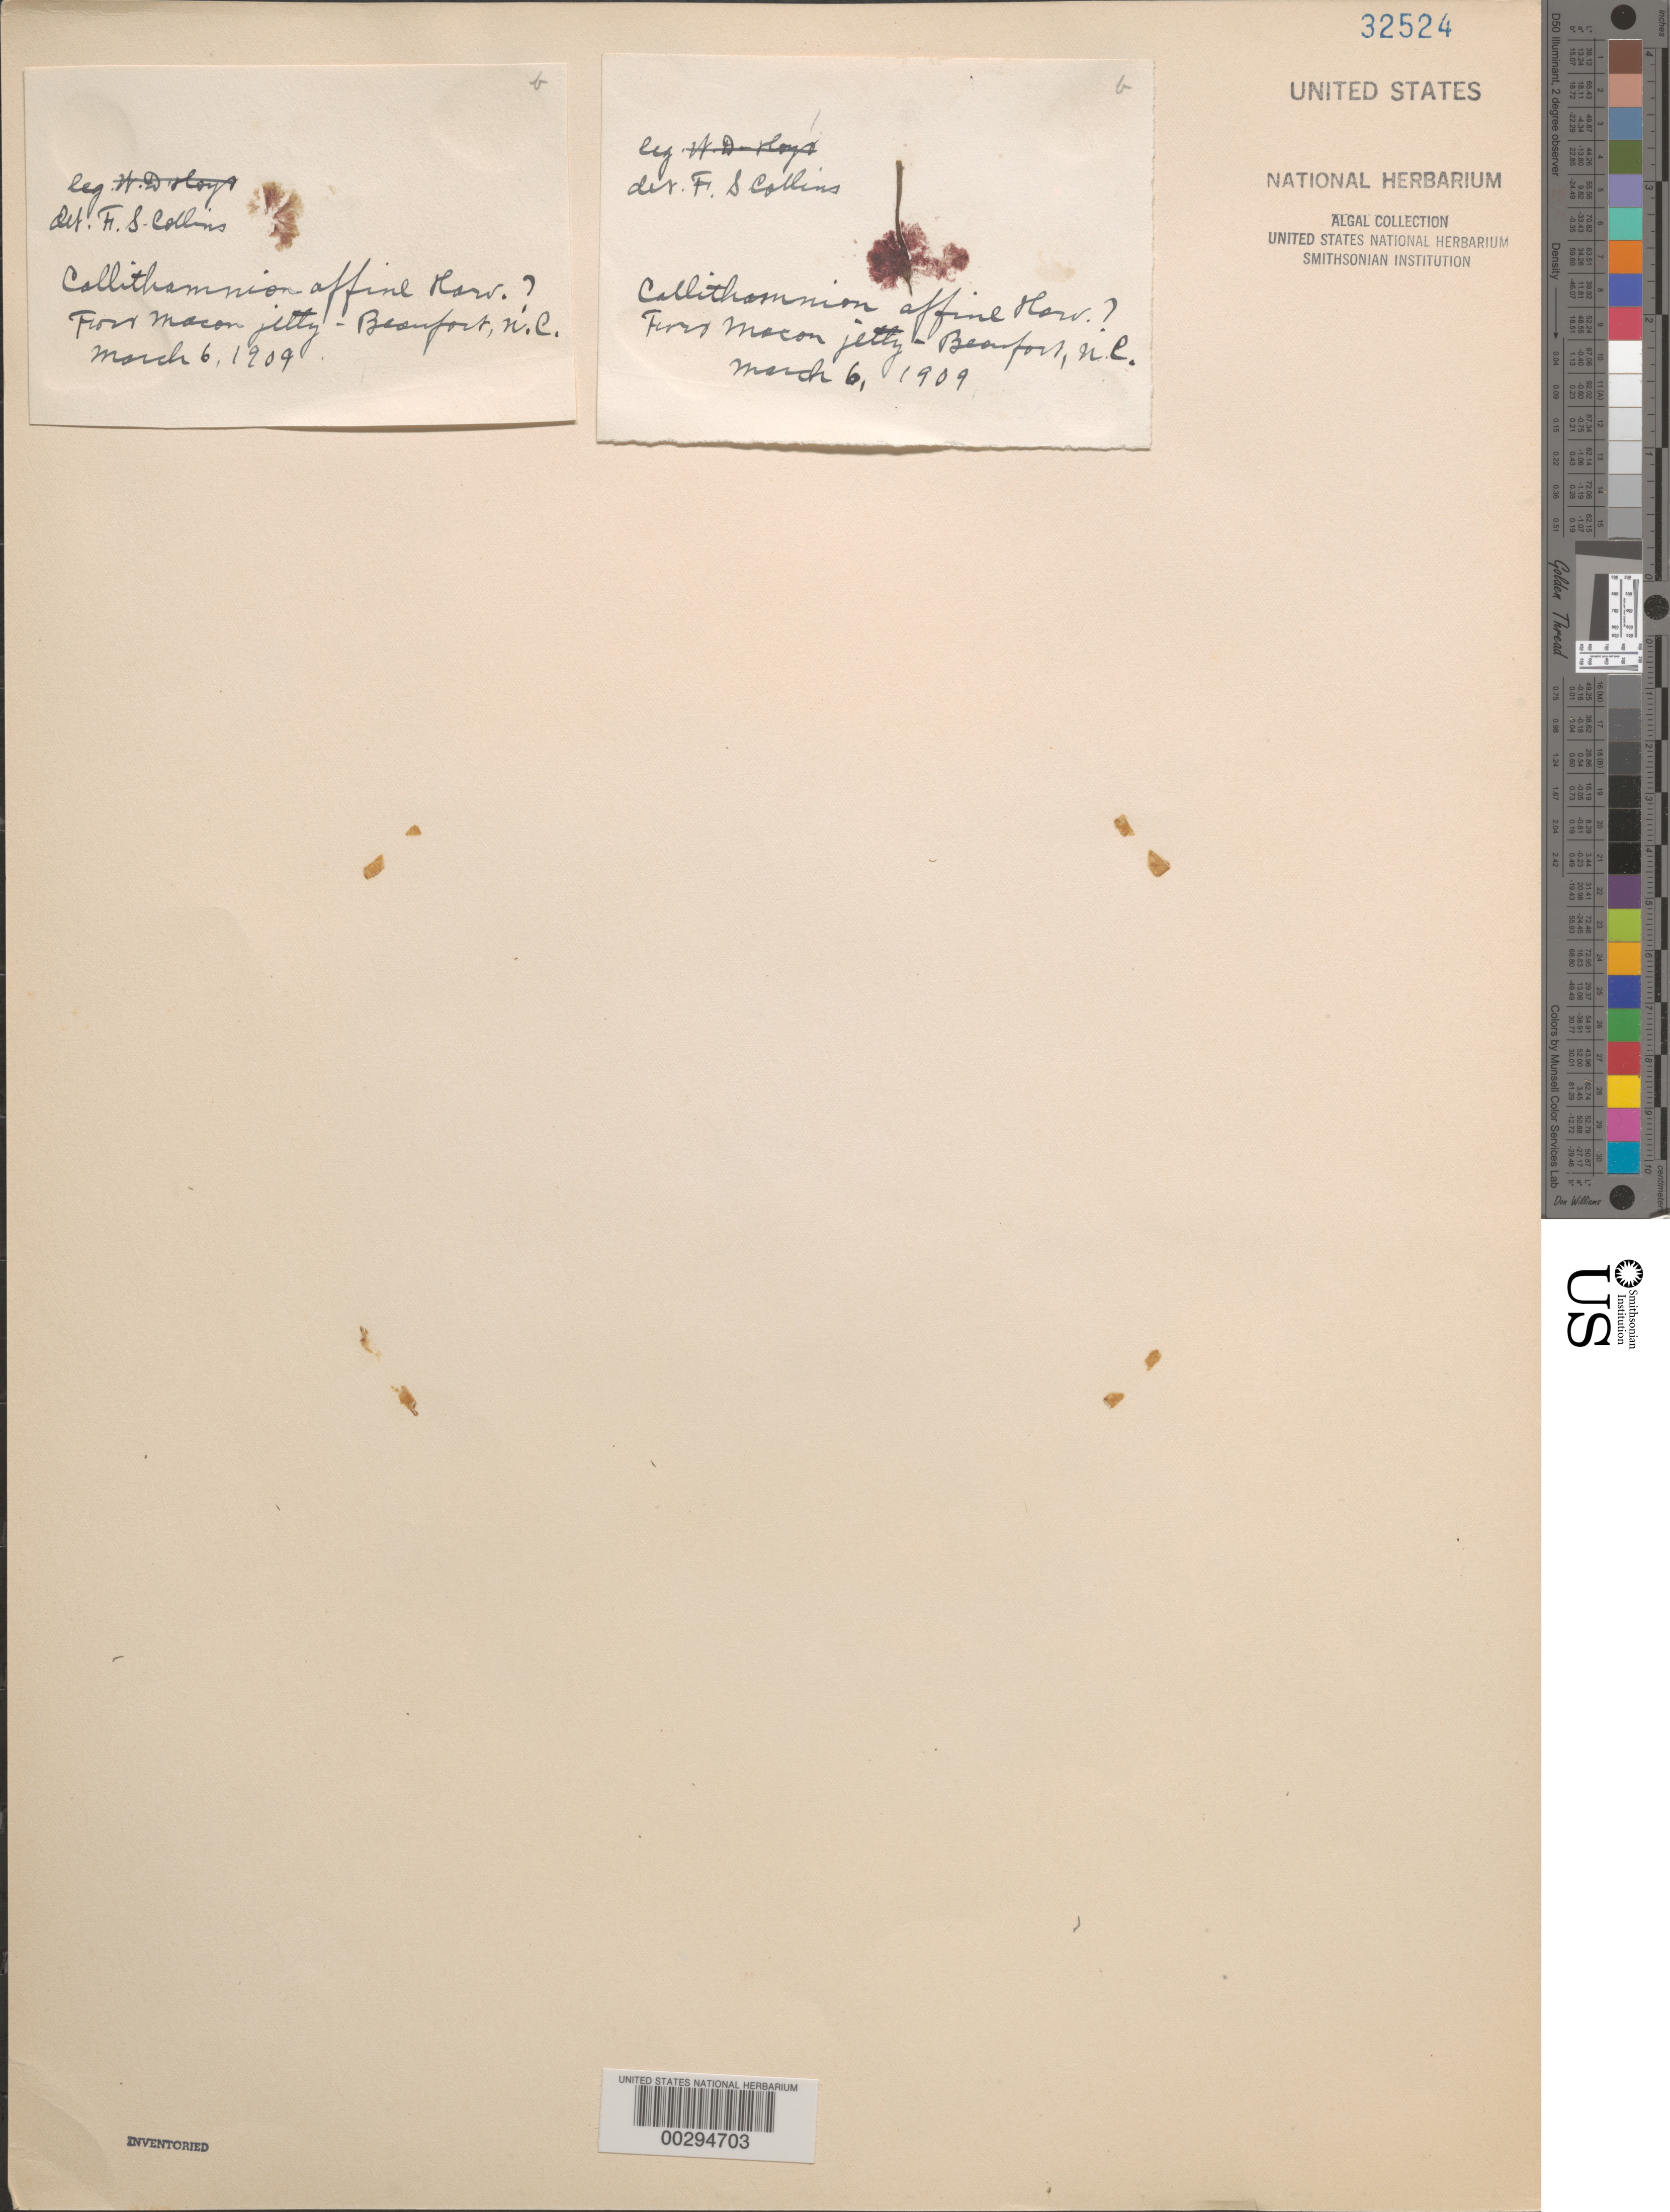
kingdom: Plantae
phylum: Rhodophyta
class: Florideophyceae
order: Colaconematales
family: Colaconemataceae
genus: Colaconema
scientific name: Colaconema savianum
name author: (Menegh.) R. Nielsen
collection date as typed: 06 Mar 1909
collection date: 1909-03-06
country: United States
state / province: North Carolina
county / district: Carteret County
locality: Beaufort, Fort Macon jetty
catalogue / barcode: US 32524